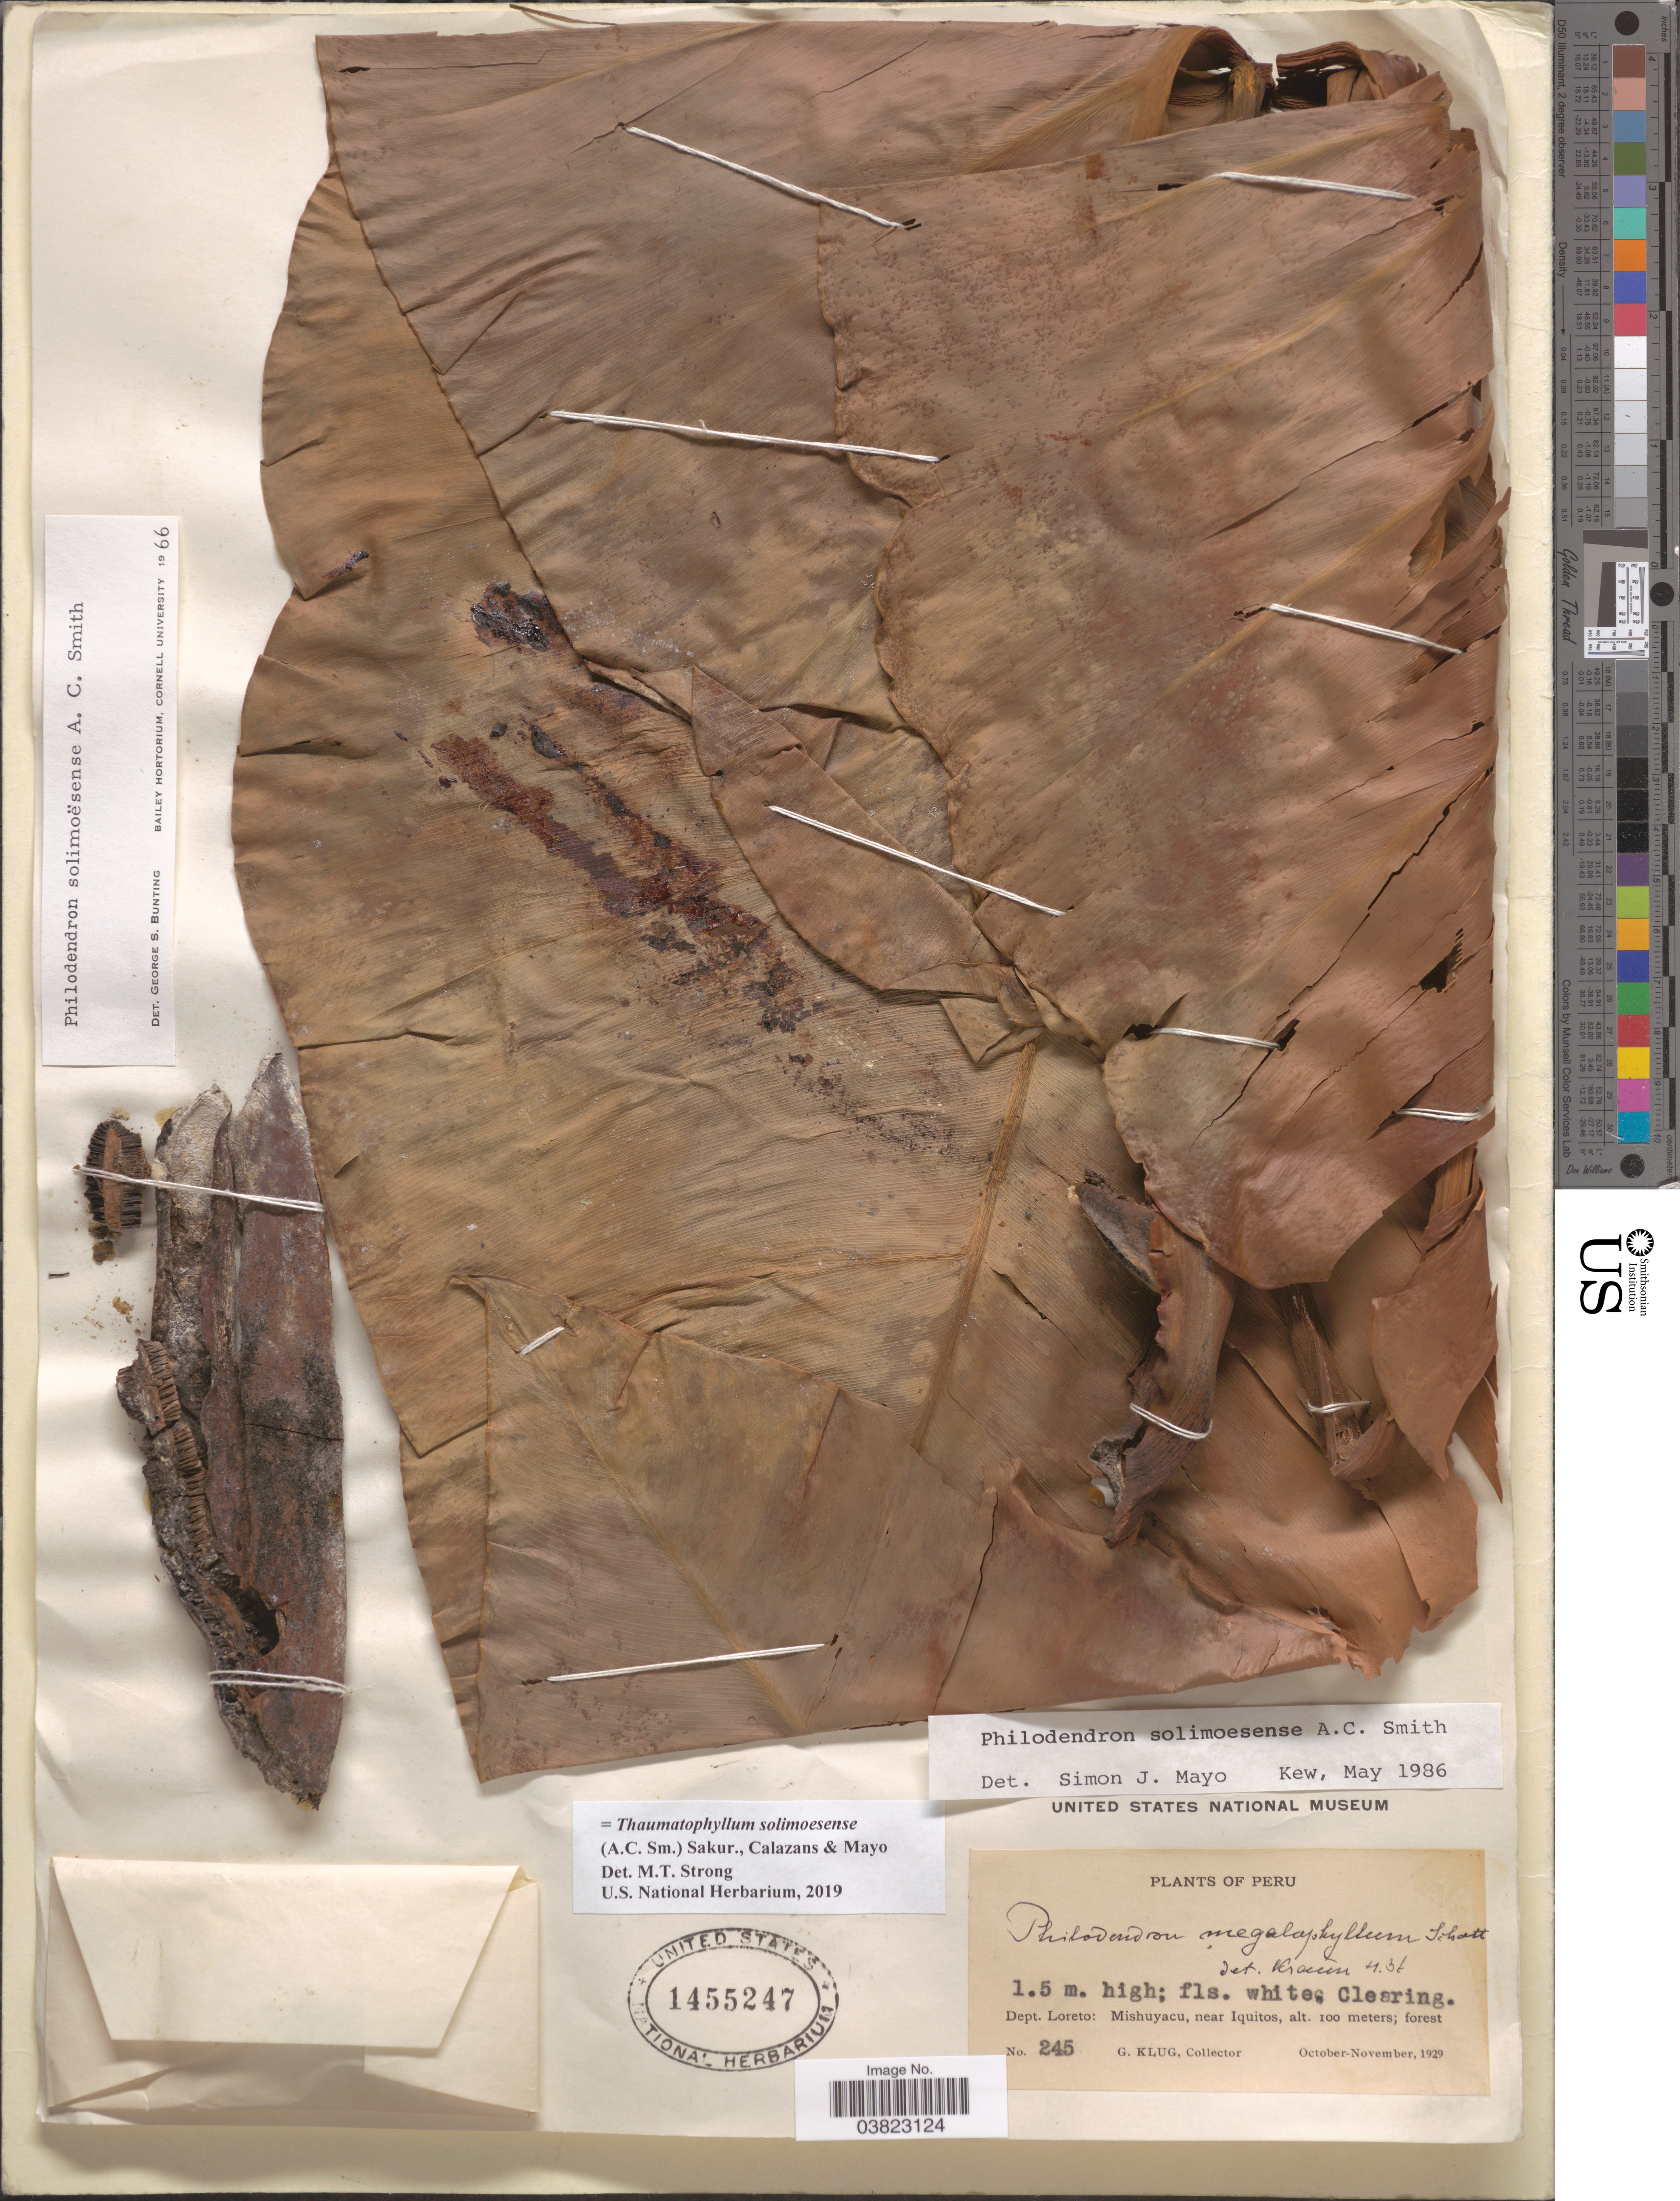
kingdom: Plantae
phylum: Tracheophyta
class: Liliopsida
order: Alismatales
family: Araceae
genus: Thaumatophyllum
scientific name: Thaumatophyllum solimoesense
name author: (A.C. Sm.) Sakur. et al.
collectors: G. Klug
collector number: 245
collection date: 1929-10/1929-11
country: Peru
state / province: Loreto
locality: Dept. Loreto: Mishuyacu, near Iquitos.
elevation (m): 100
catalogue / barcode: US 1455247